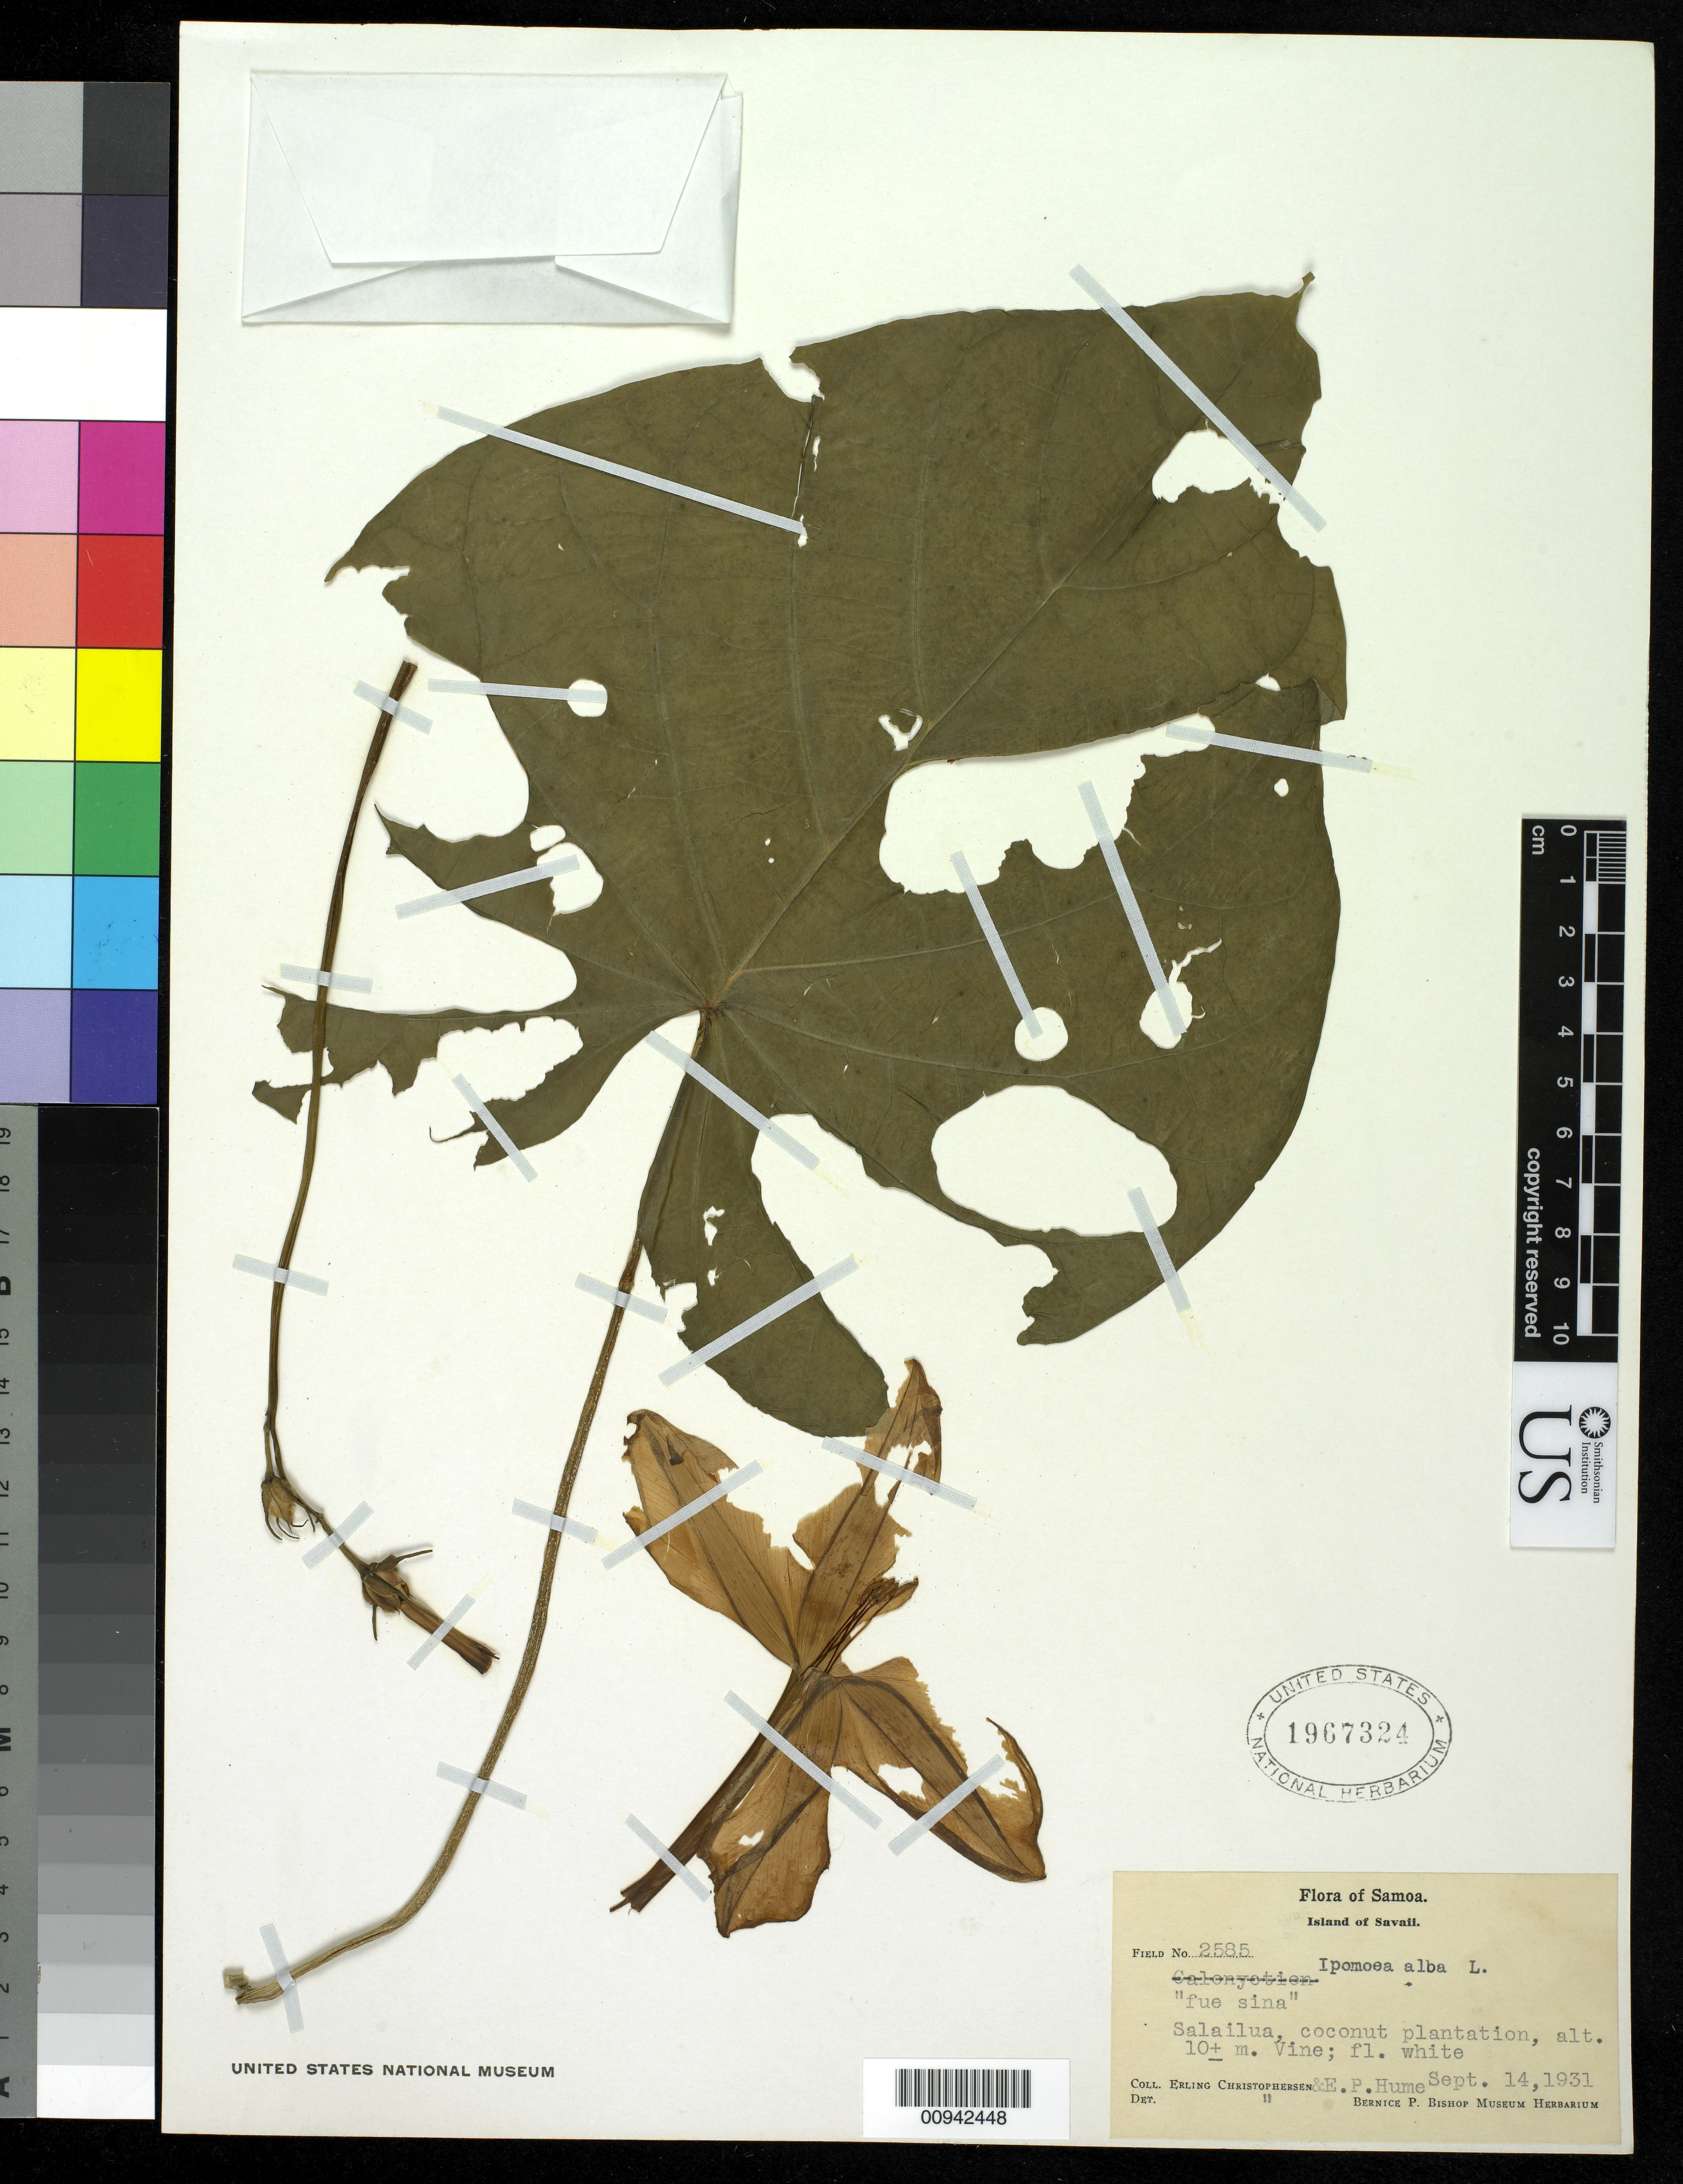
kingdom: Plantae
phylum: Tracheophyta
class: Magnoliopsida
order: Solanales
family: Convolvulaceae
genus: Ipomoea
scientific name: Ipomoea alba L.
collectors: E. Christophersen & E. Hume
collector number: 2585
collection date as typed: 1931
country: Samoa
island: Savai'i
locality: Salailua, coconut plantation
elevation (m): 10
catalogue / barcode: US 1967324